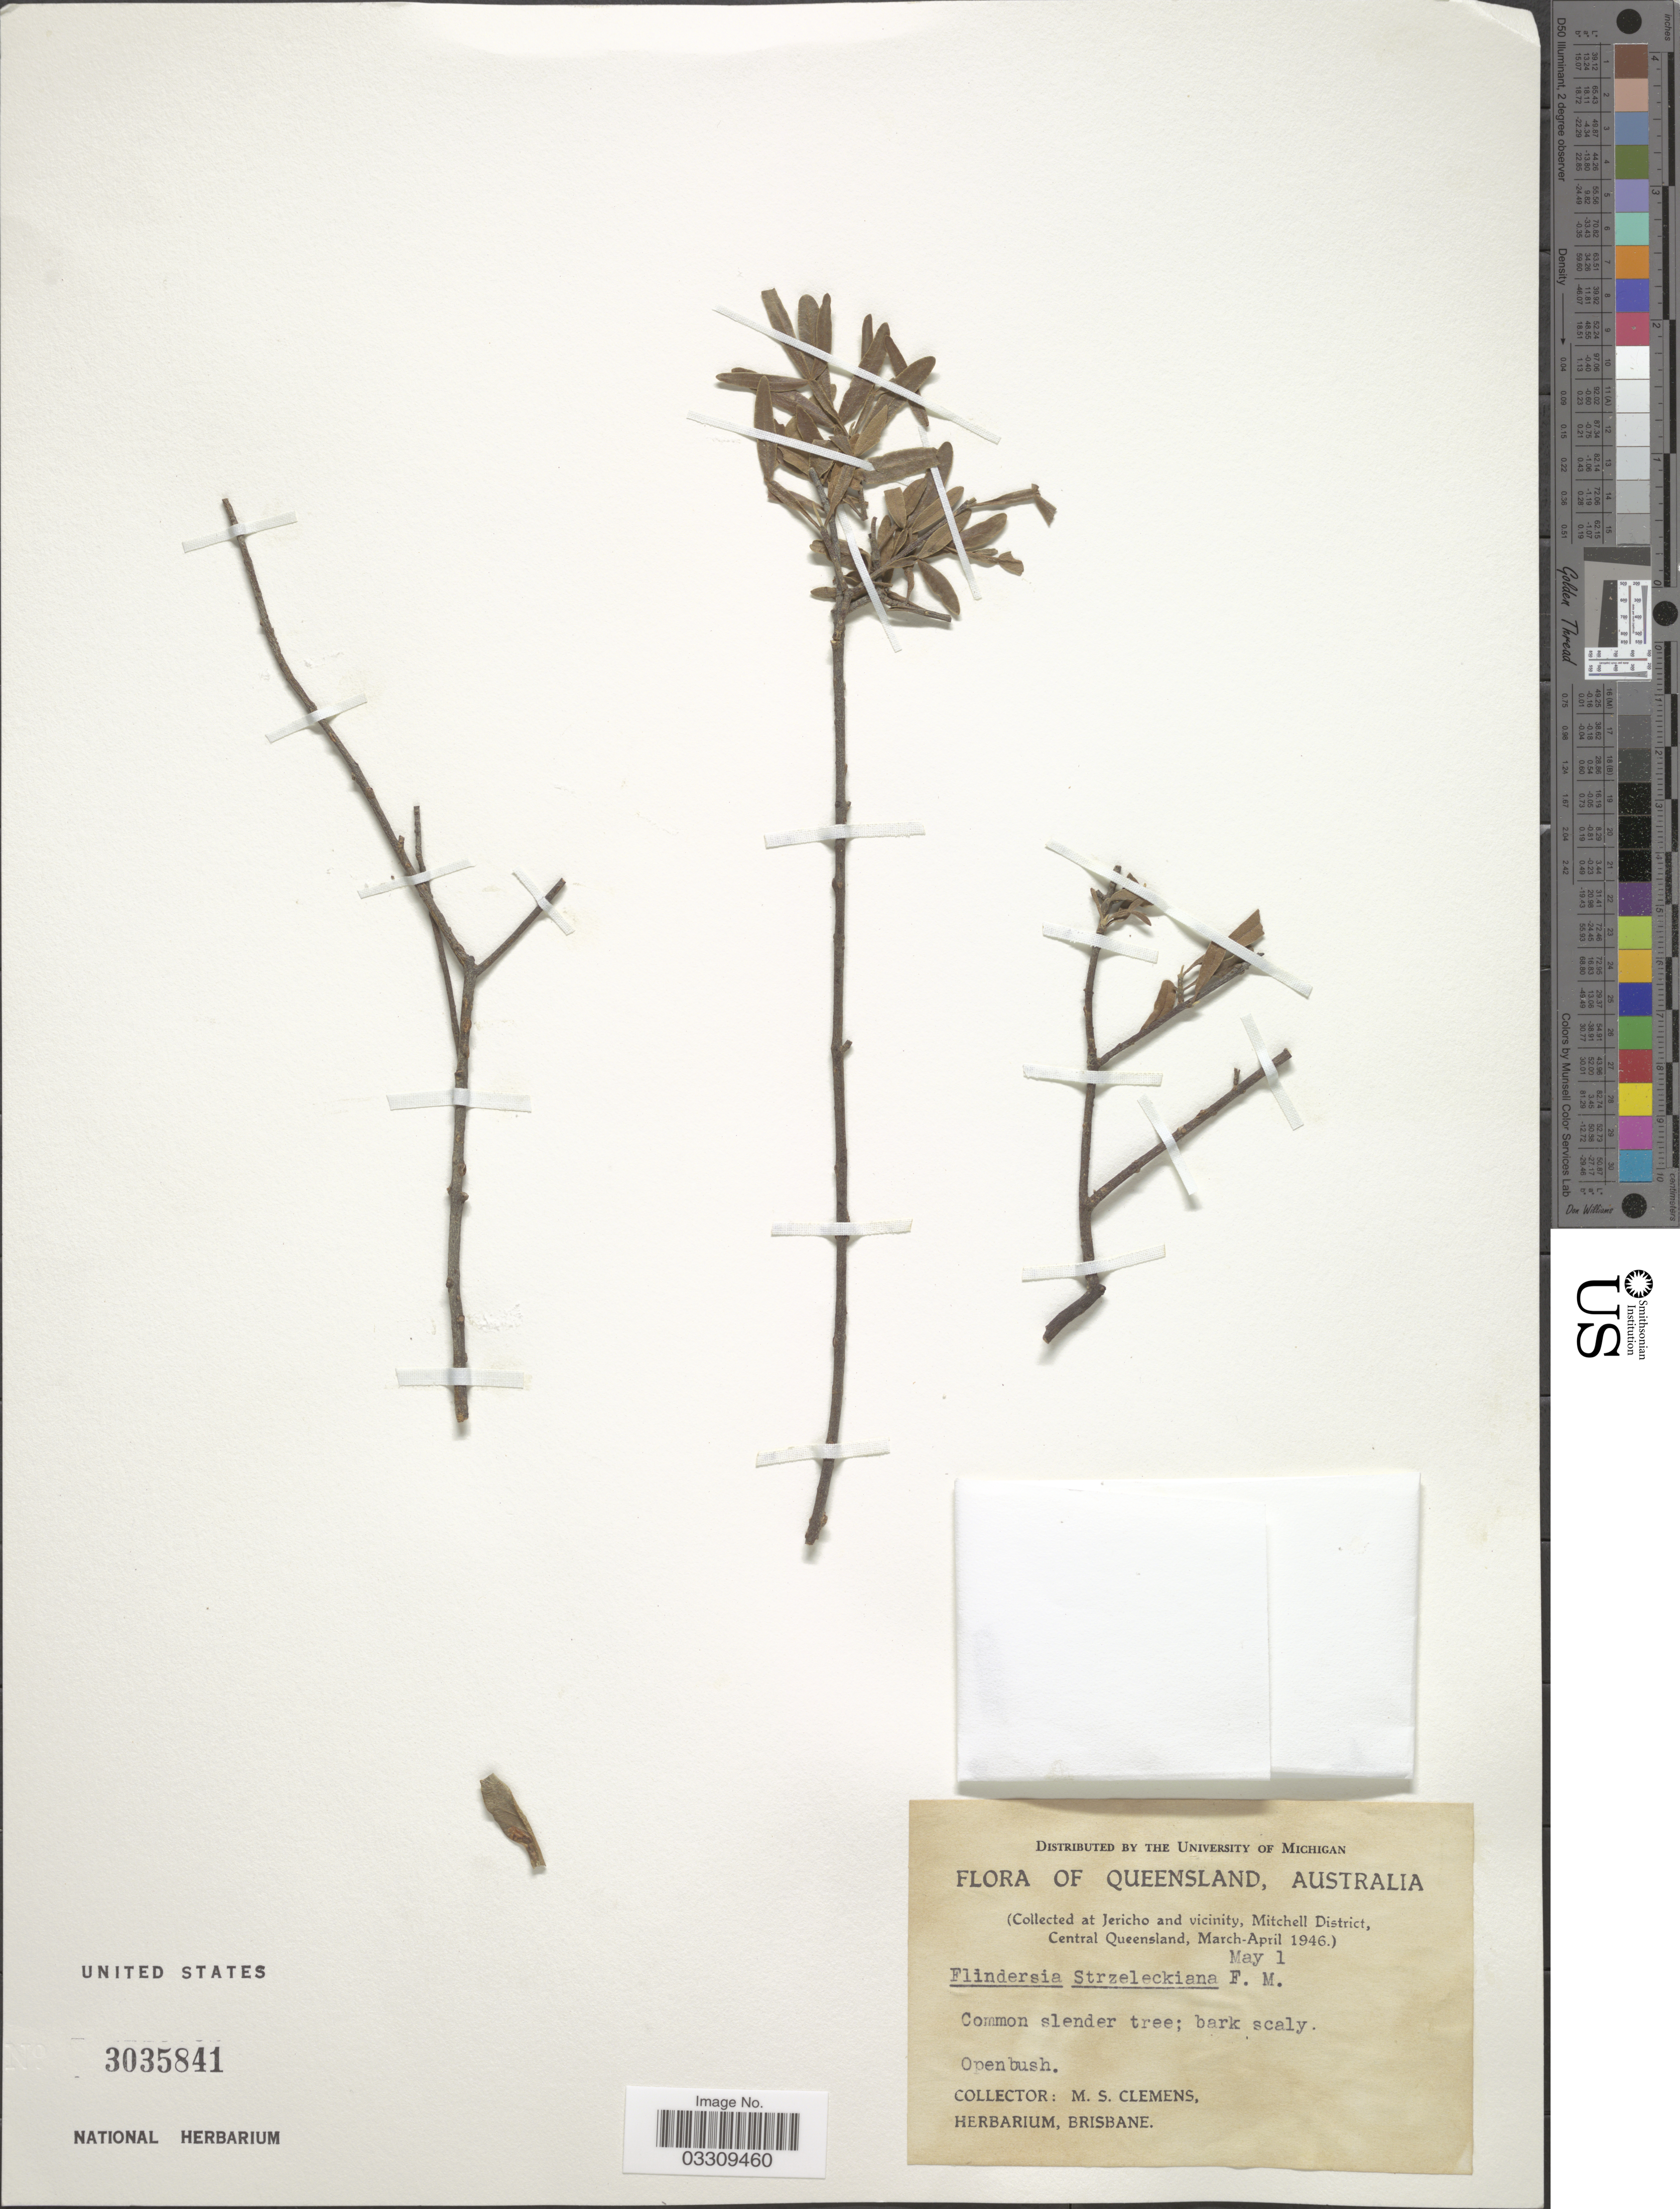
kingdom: Plantae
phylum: Tracheophyta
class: Magnoliopsida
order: Sapindales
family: Rutaceae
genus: Flindersia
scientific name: Flindersia maculosa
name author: (Lindl.) Benth.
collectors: M. S. Clemens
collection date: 1946-05-01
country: Australia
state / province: Queensland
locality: At Jericho and vicinity, Mitchell District, Central Queensland.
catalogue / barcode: US 3035841